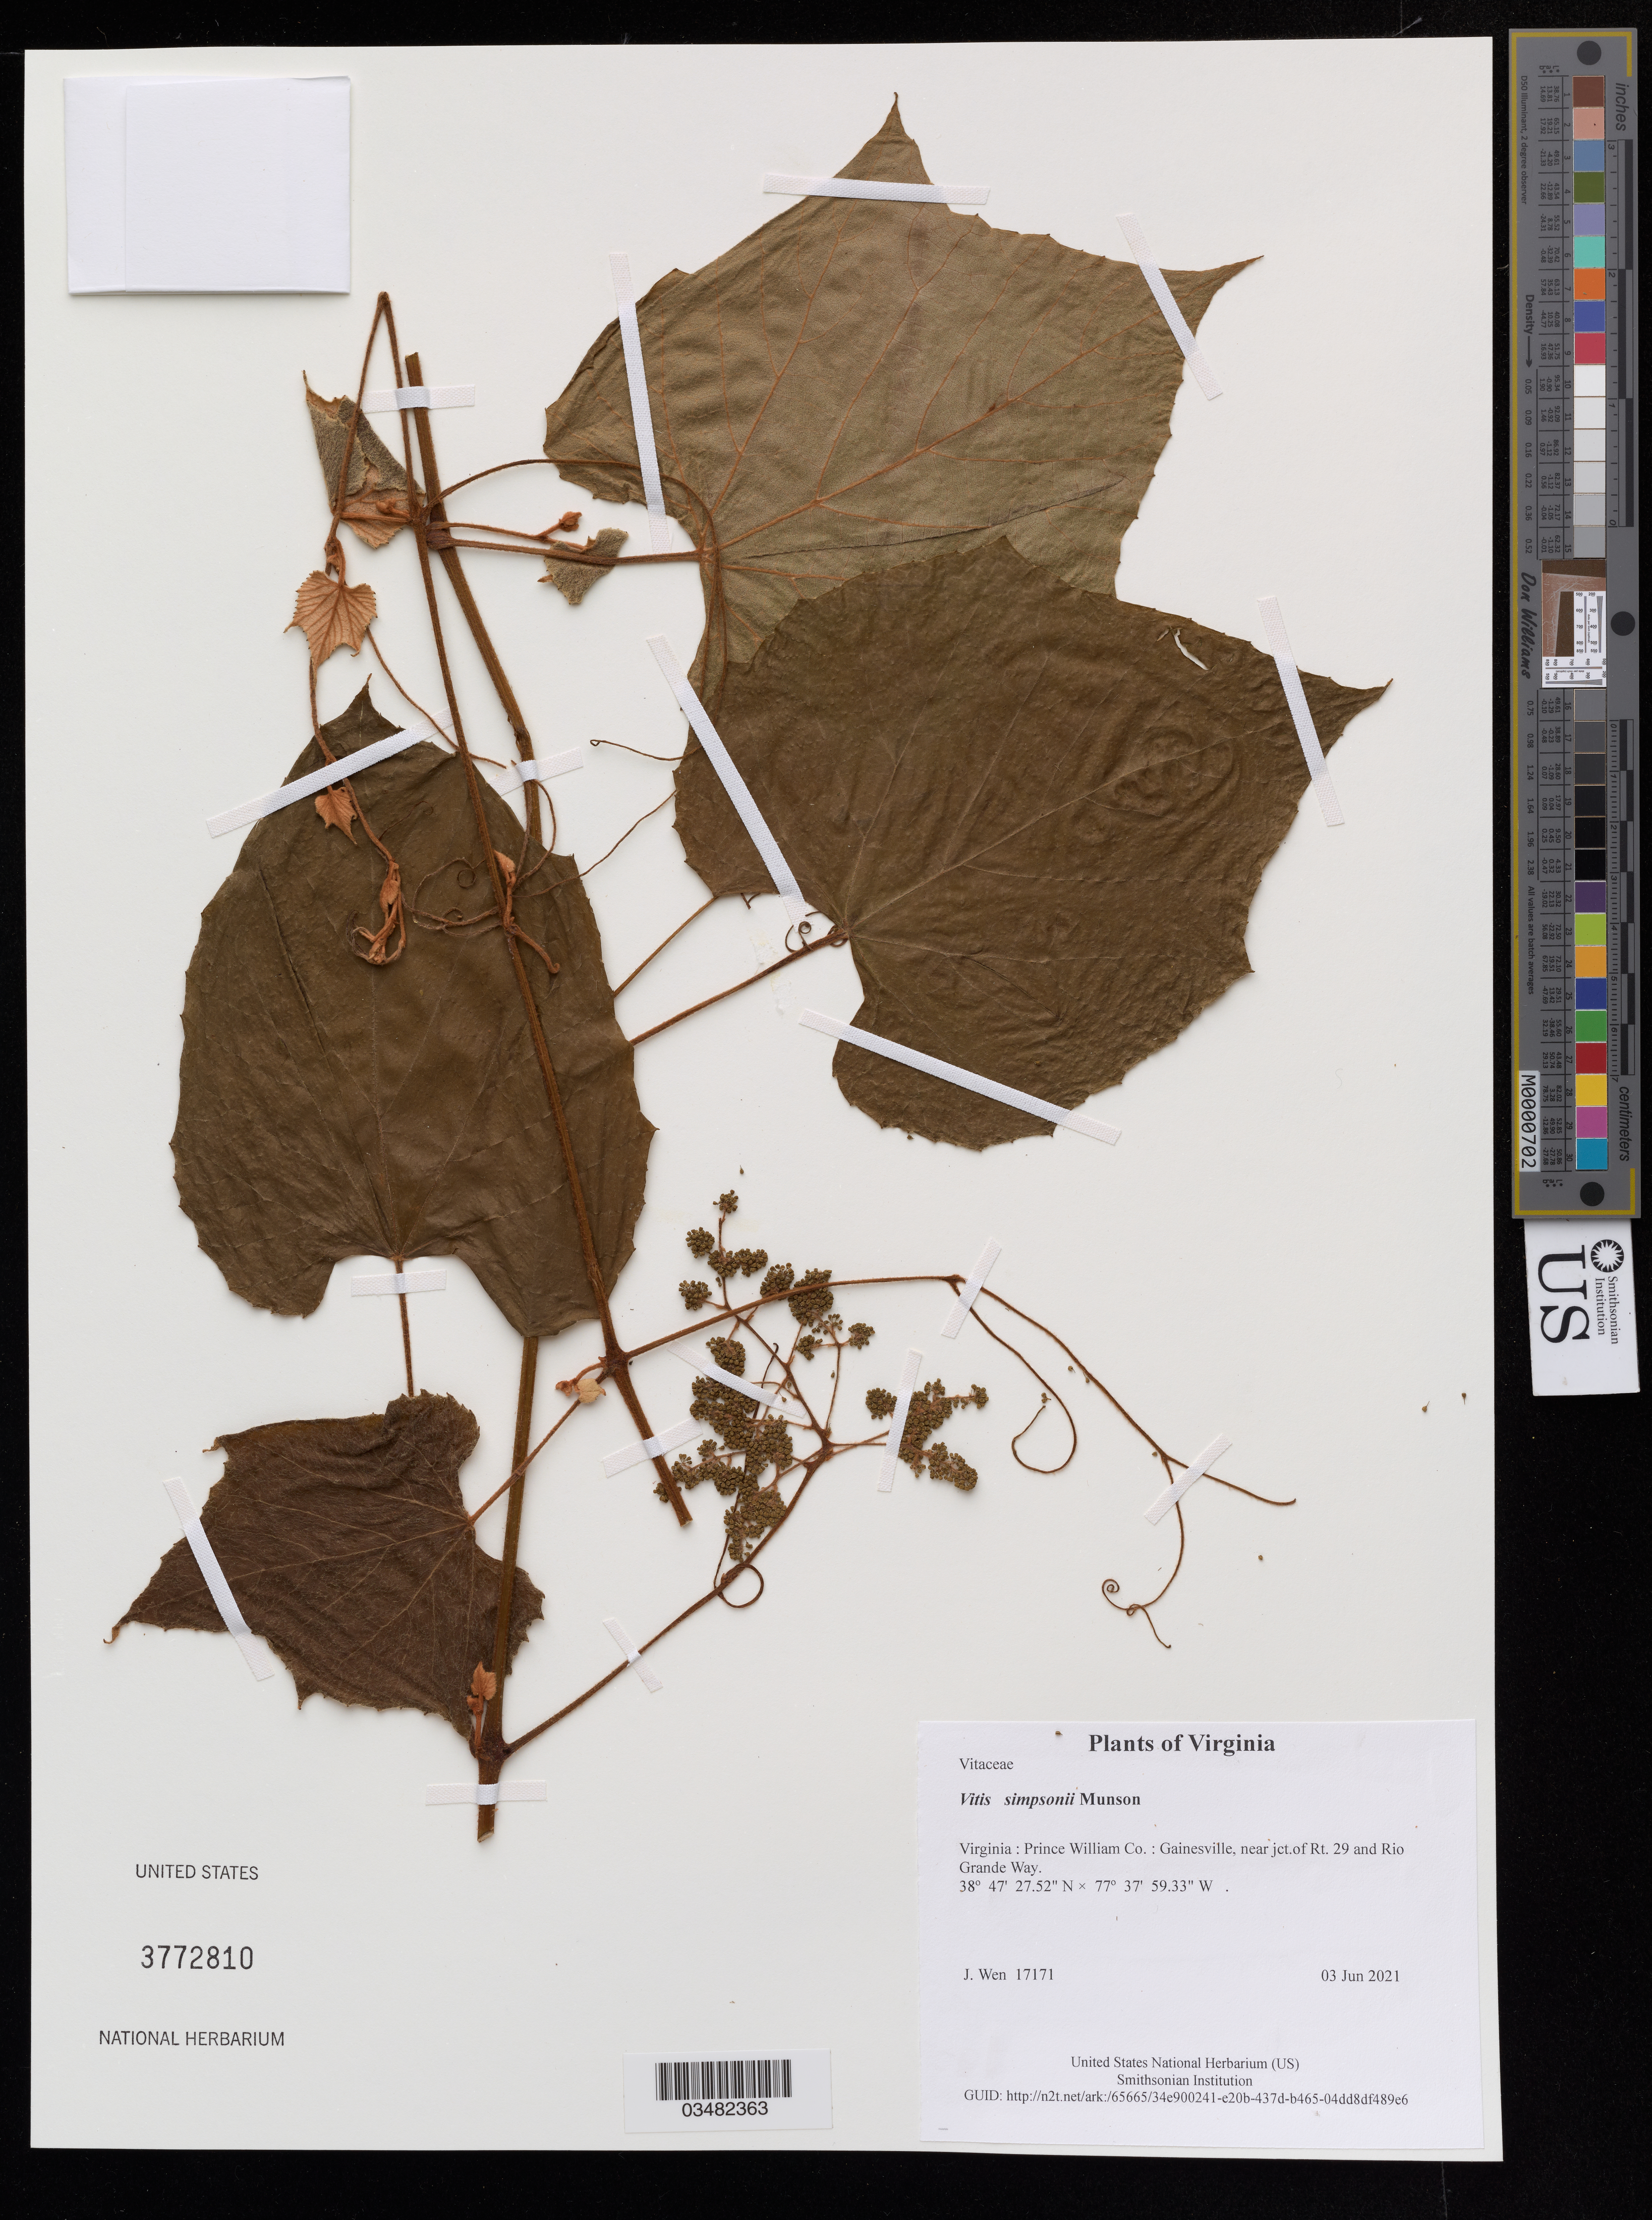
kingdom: Plantae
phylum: Tracheophyta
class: Magnoliopsida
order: Vitales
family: Vitaceae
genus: Vitis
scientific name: Vitis simpsonii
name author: Munson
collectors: J. Wen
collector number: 17171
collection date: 2021-06-03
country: United States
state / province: Virginia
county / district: Prince William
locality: Gainesville, near jct.of Rt. 29 and Rio Grande Way.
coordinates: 38.790977 N, 77.633148 W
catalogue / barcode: US 3772810